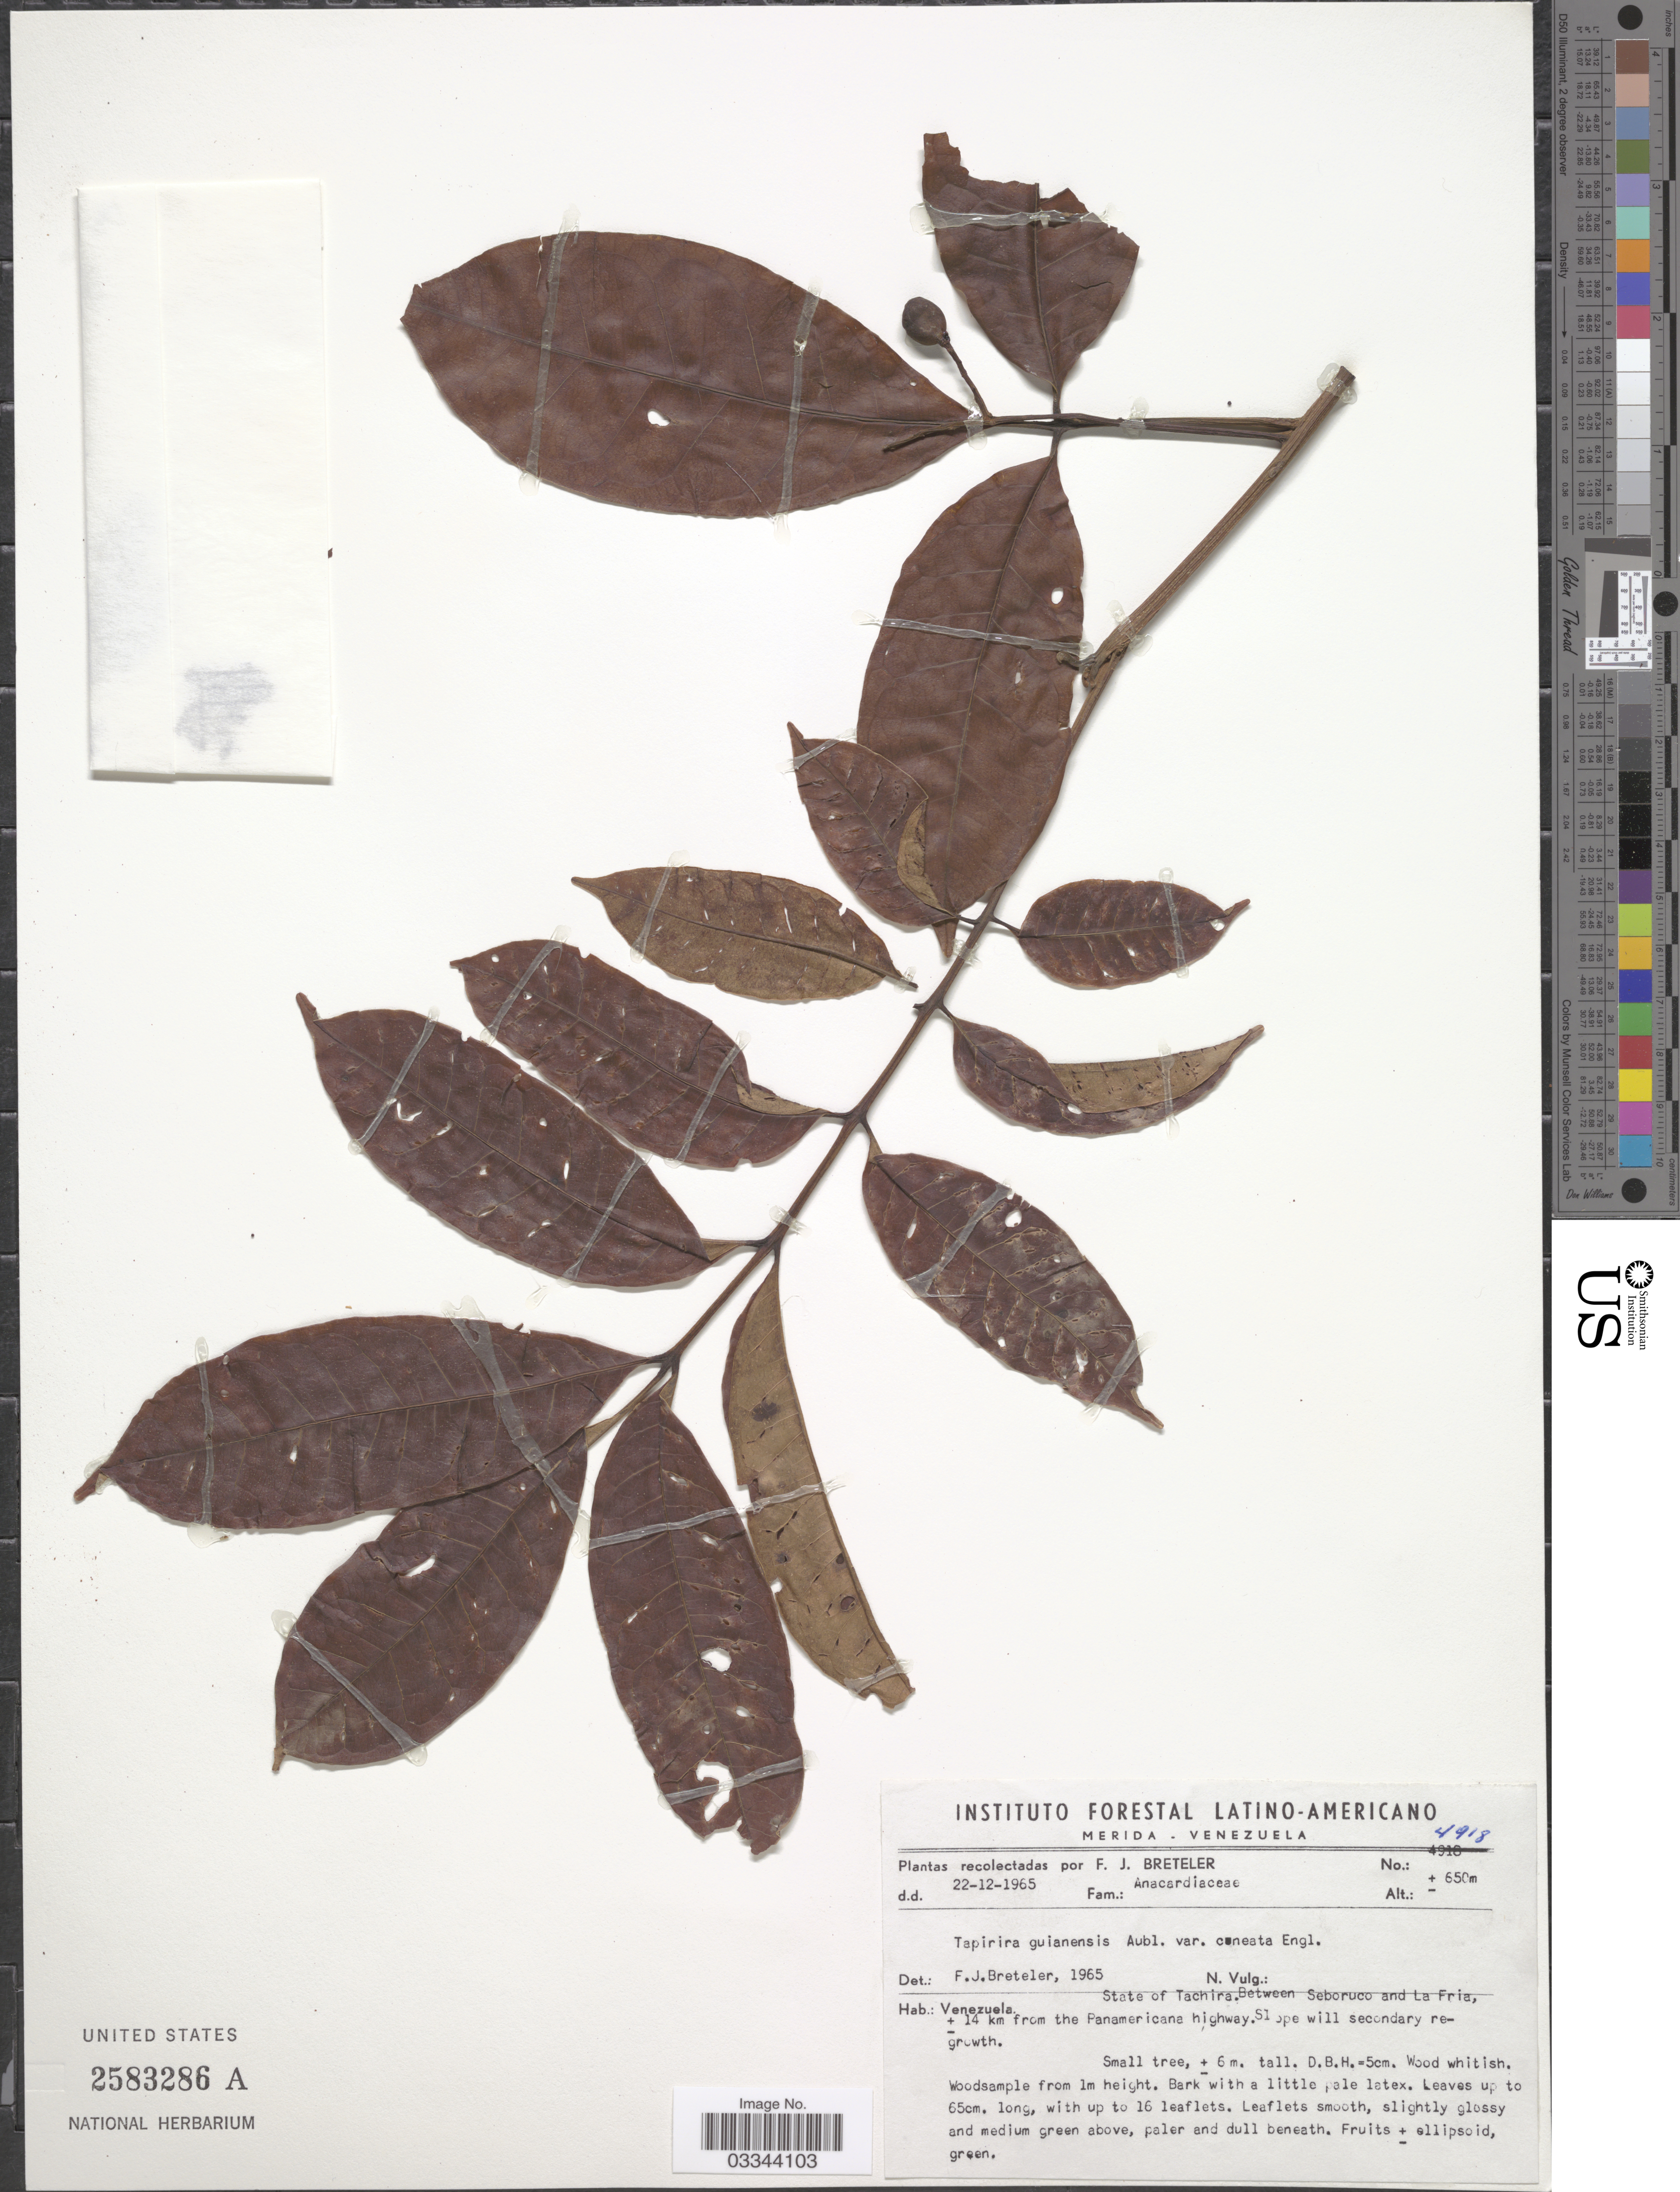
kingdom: Plantae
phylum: Tracheophyta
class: Magnoliopsida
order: Sapindales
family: Anacardiaceae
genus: Tapirira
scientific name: Tapirira guianensis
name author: Aubl.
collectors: F. J. Breteler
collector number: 4918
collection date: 1965-12-22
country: Venezuela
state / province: Tachira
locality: Seboruco and La Fria, ± 14 km from the Panamericana highway.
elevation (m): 650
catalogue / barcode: US 2583286A